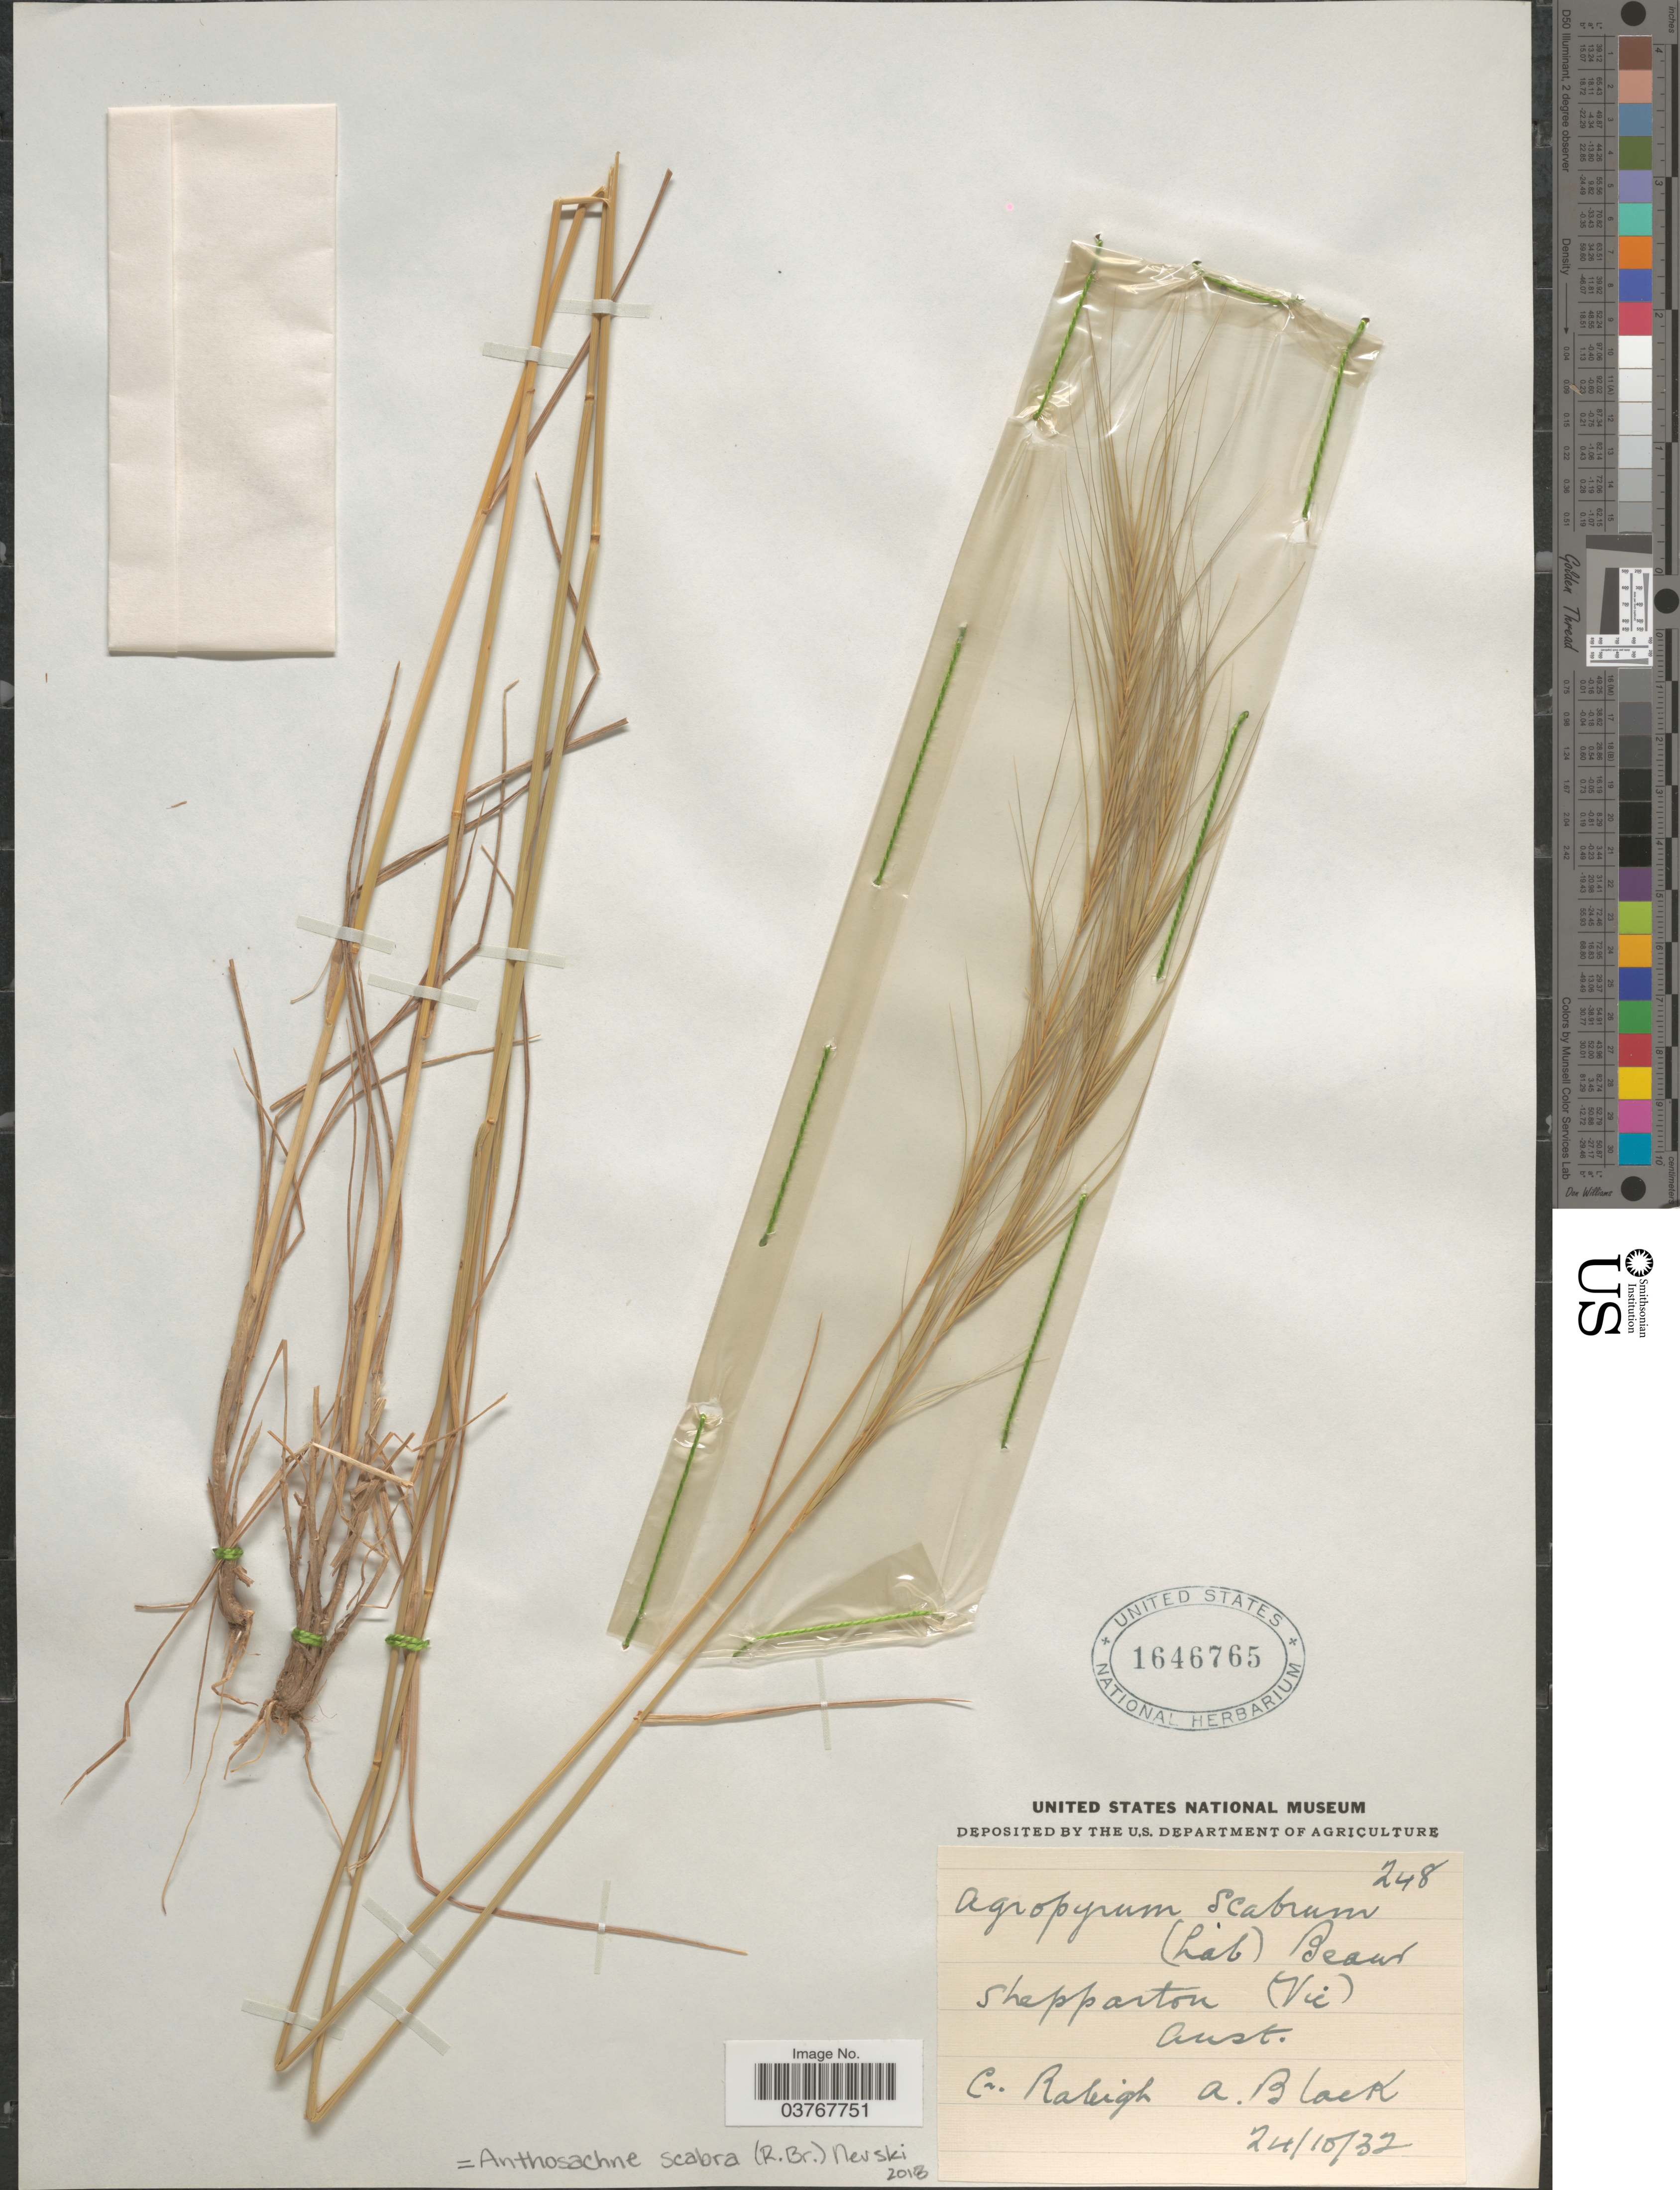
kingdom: Plantae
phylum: Tracheophyta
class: Liliopsida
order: Poales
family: Poaceae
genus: Anthosachne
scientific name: Anthosachne scabra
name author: (R. Br.) Nevski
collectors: R. A. Black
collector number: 248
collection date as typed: Transcribed d/m/y: 24/10/32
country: Australia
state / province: Victoria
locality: Shepparton (Vic).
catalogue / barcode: US 1646765